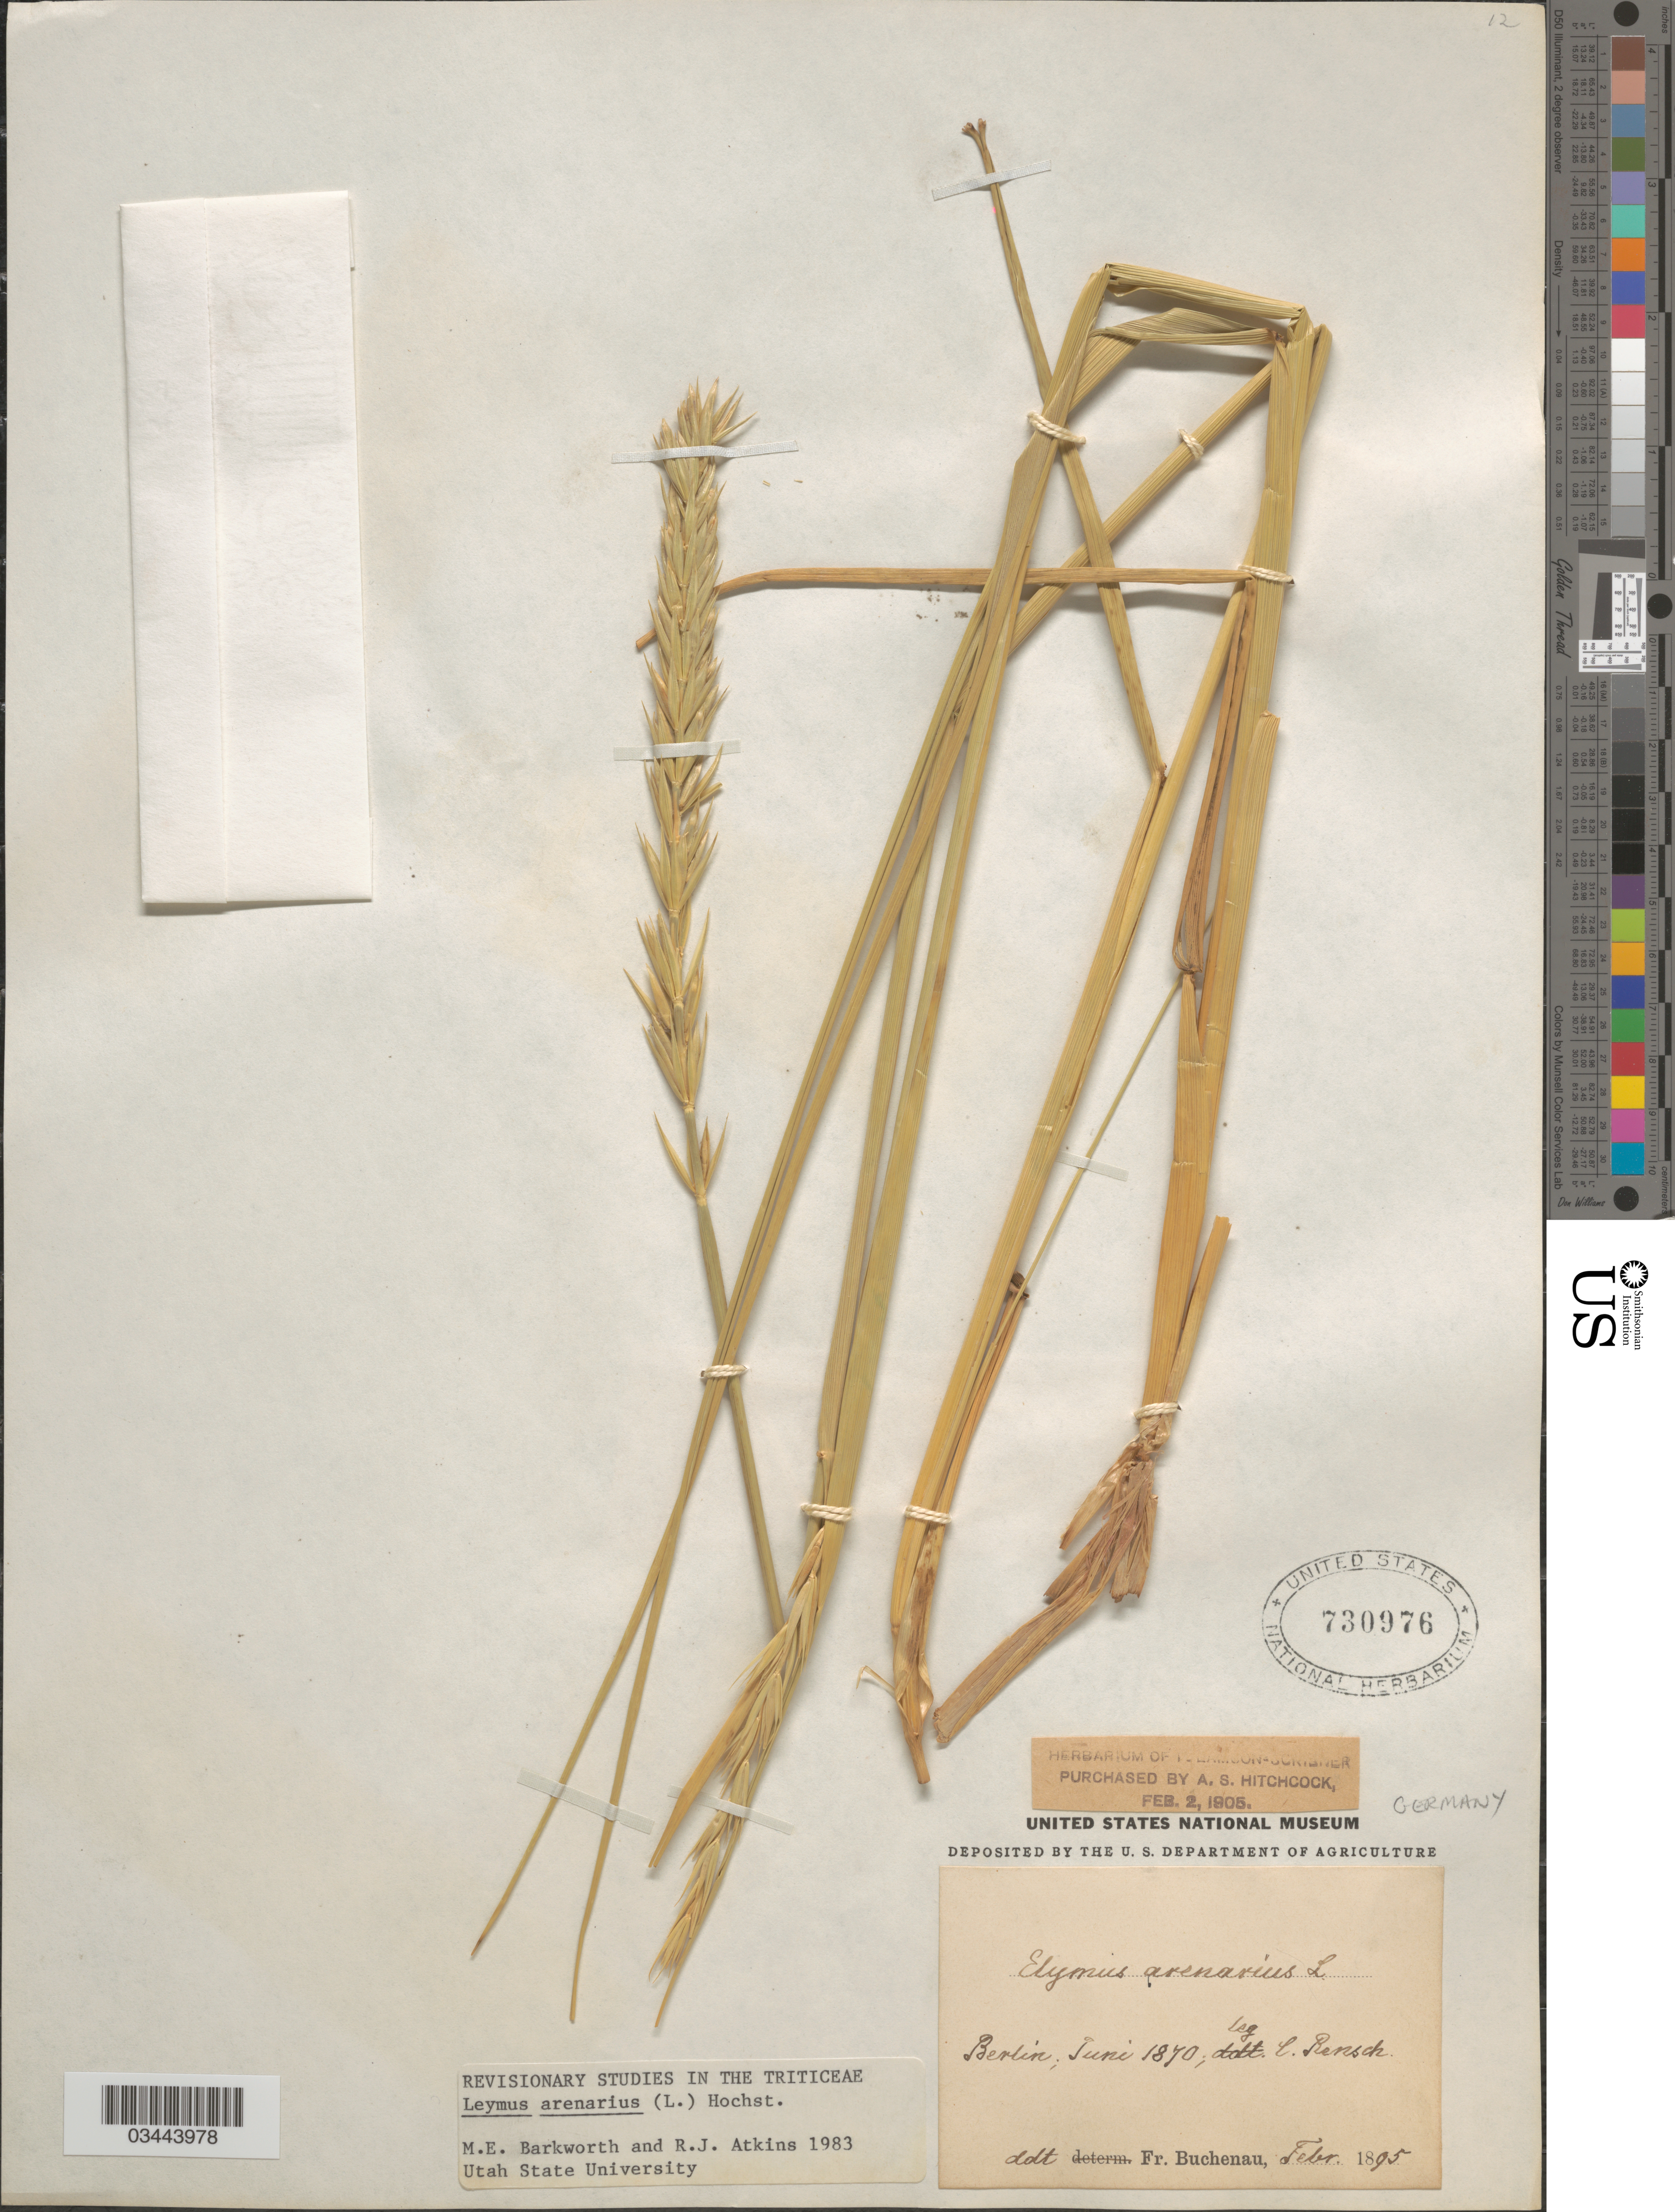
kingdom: Plantae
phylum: Tracheophyta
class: Liliopsida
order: Poales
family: Poaceae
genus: Leymus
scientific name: Leymus arenarius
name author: (L.) Hochst.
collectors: C. Rensch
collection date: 1870-06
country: Germany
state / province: Berlin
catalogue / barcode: US 730976